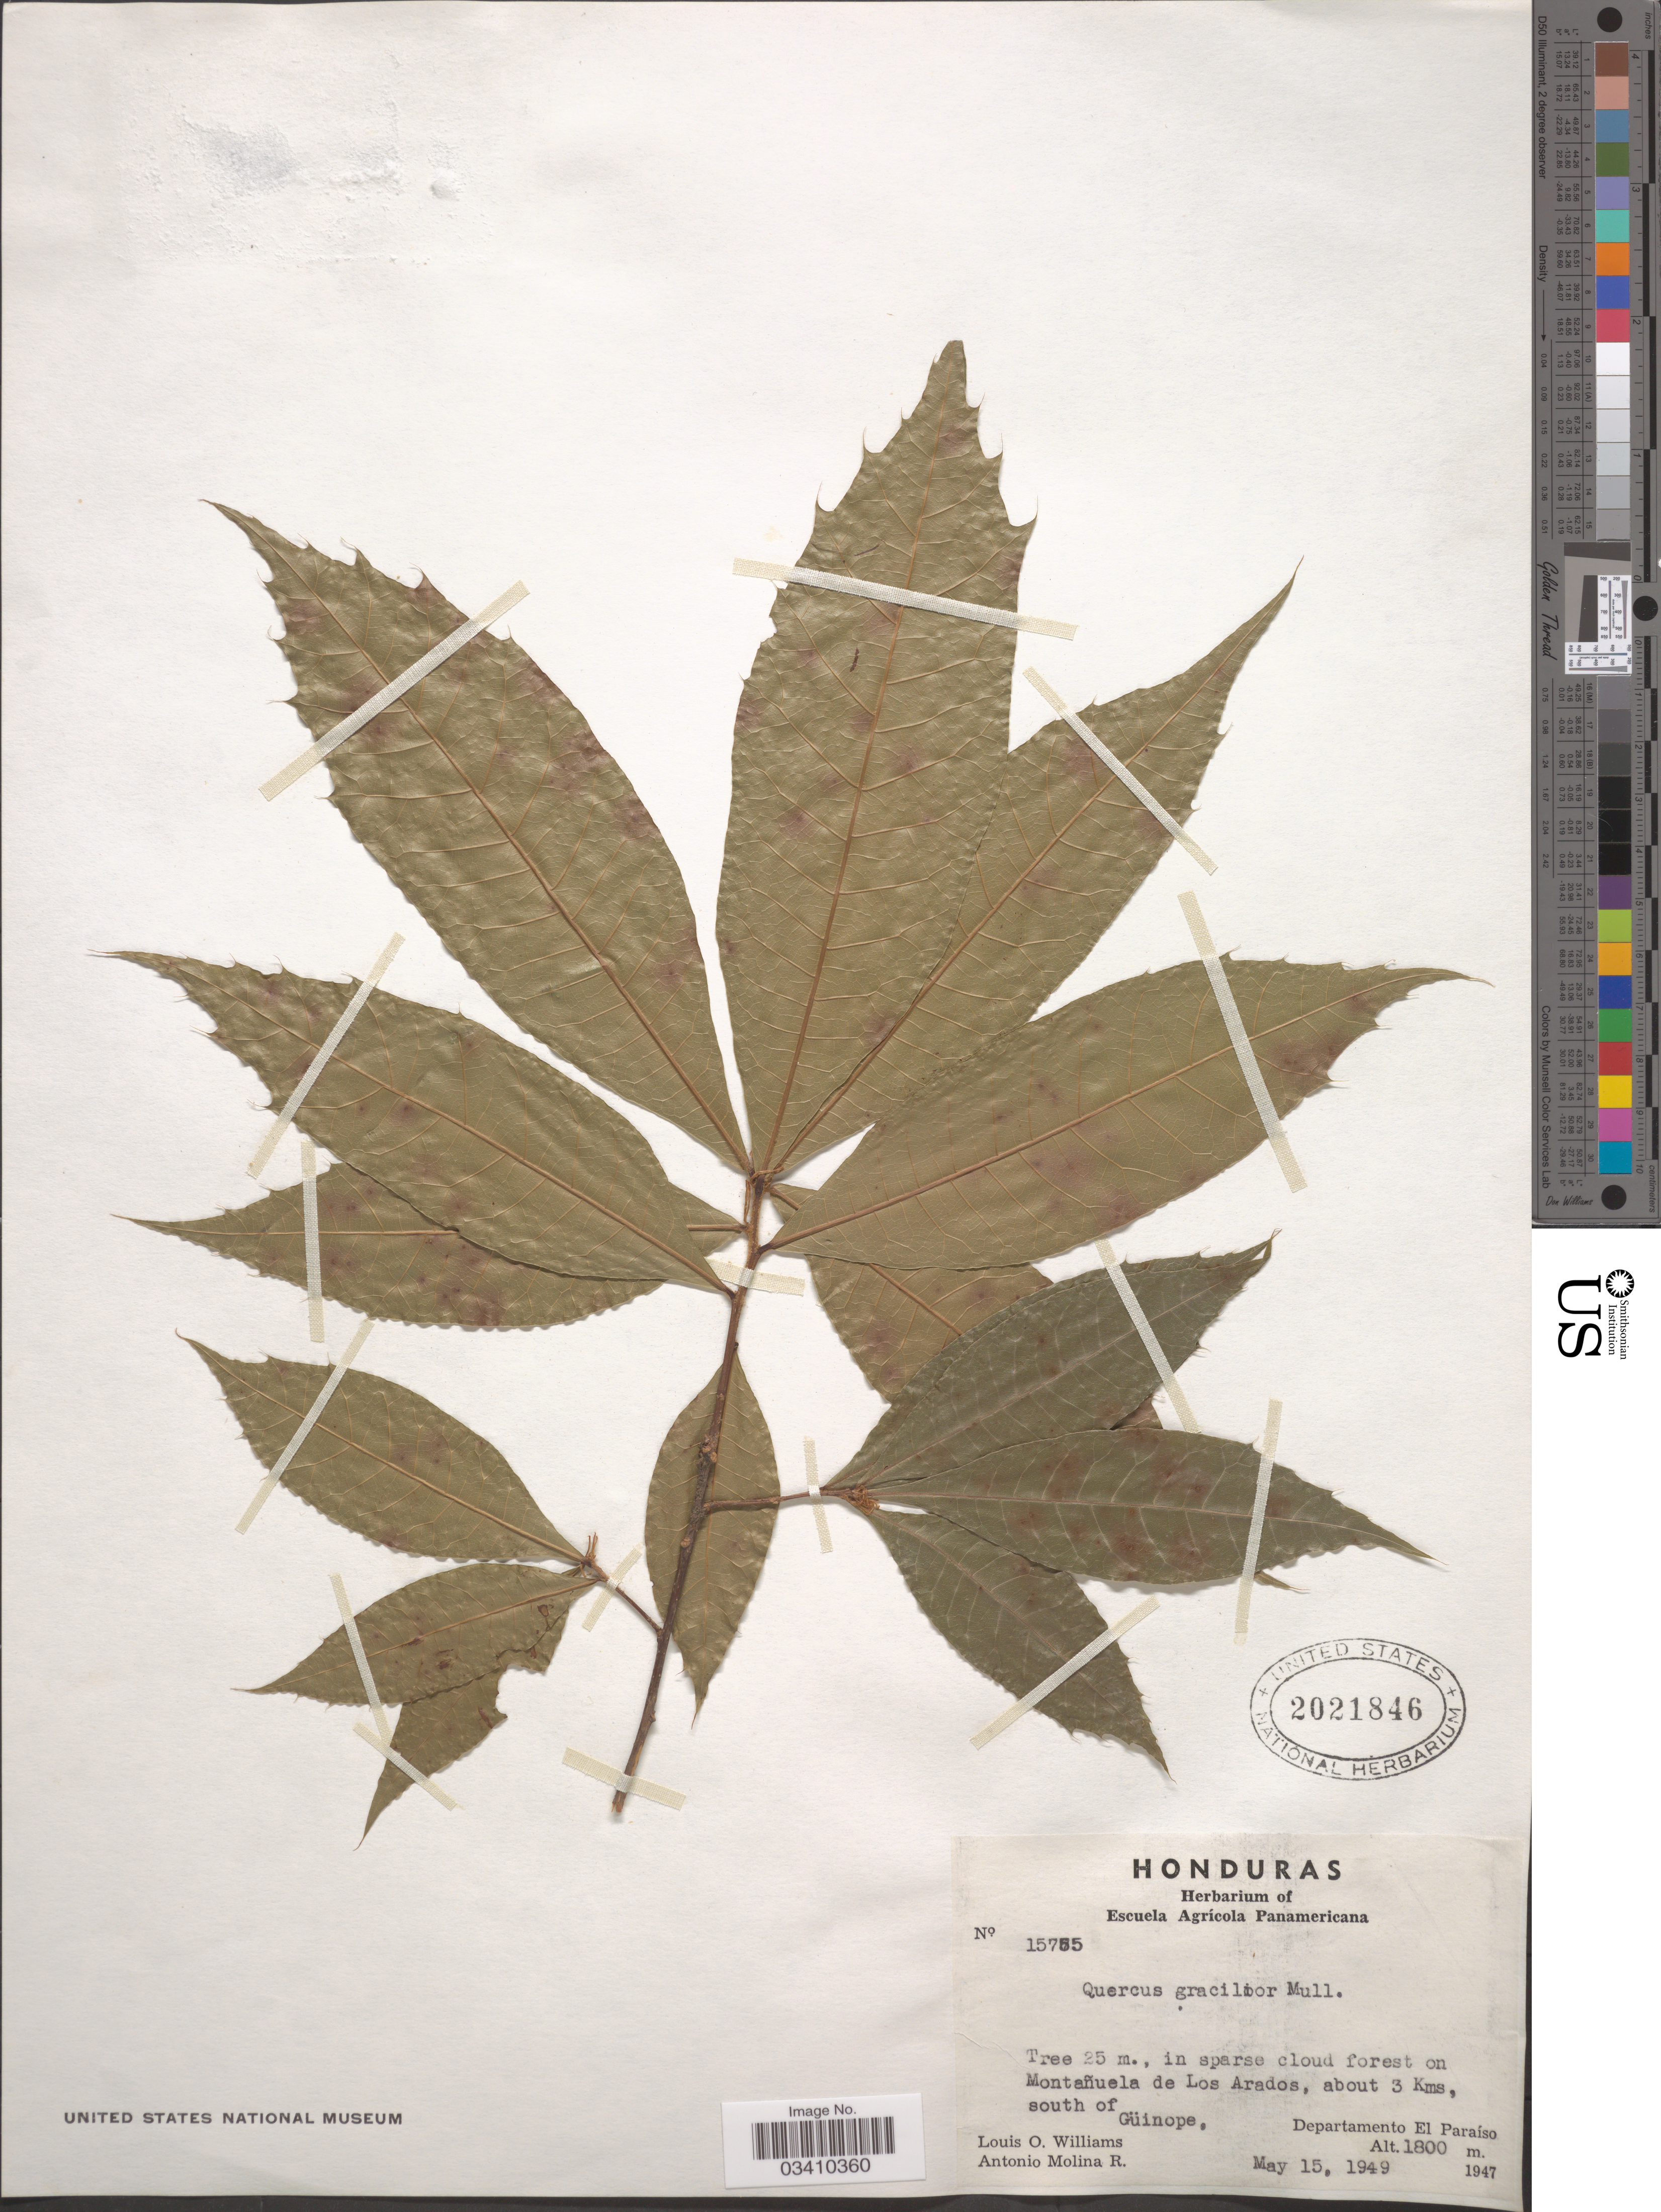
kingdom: Plantae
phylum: Tracheophyta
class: Magnoliopsida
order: Fagales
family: Fagaceae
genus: Quercus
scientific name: Quercus gracilior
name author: C.H. Müll.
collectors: L. O. Williams & A. Molina R.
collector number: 15755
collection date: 1949-05-15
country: Honduras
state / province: El Paraíso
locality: In sparse cloud forest on Montañuela de Los Arados, about 3 Kms, south of Güinope, Departamento El Paraíso.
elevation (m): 1800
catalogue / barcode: US 2021846